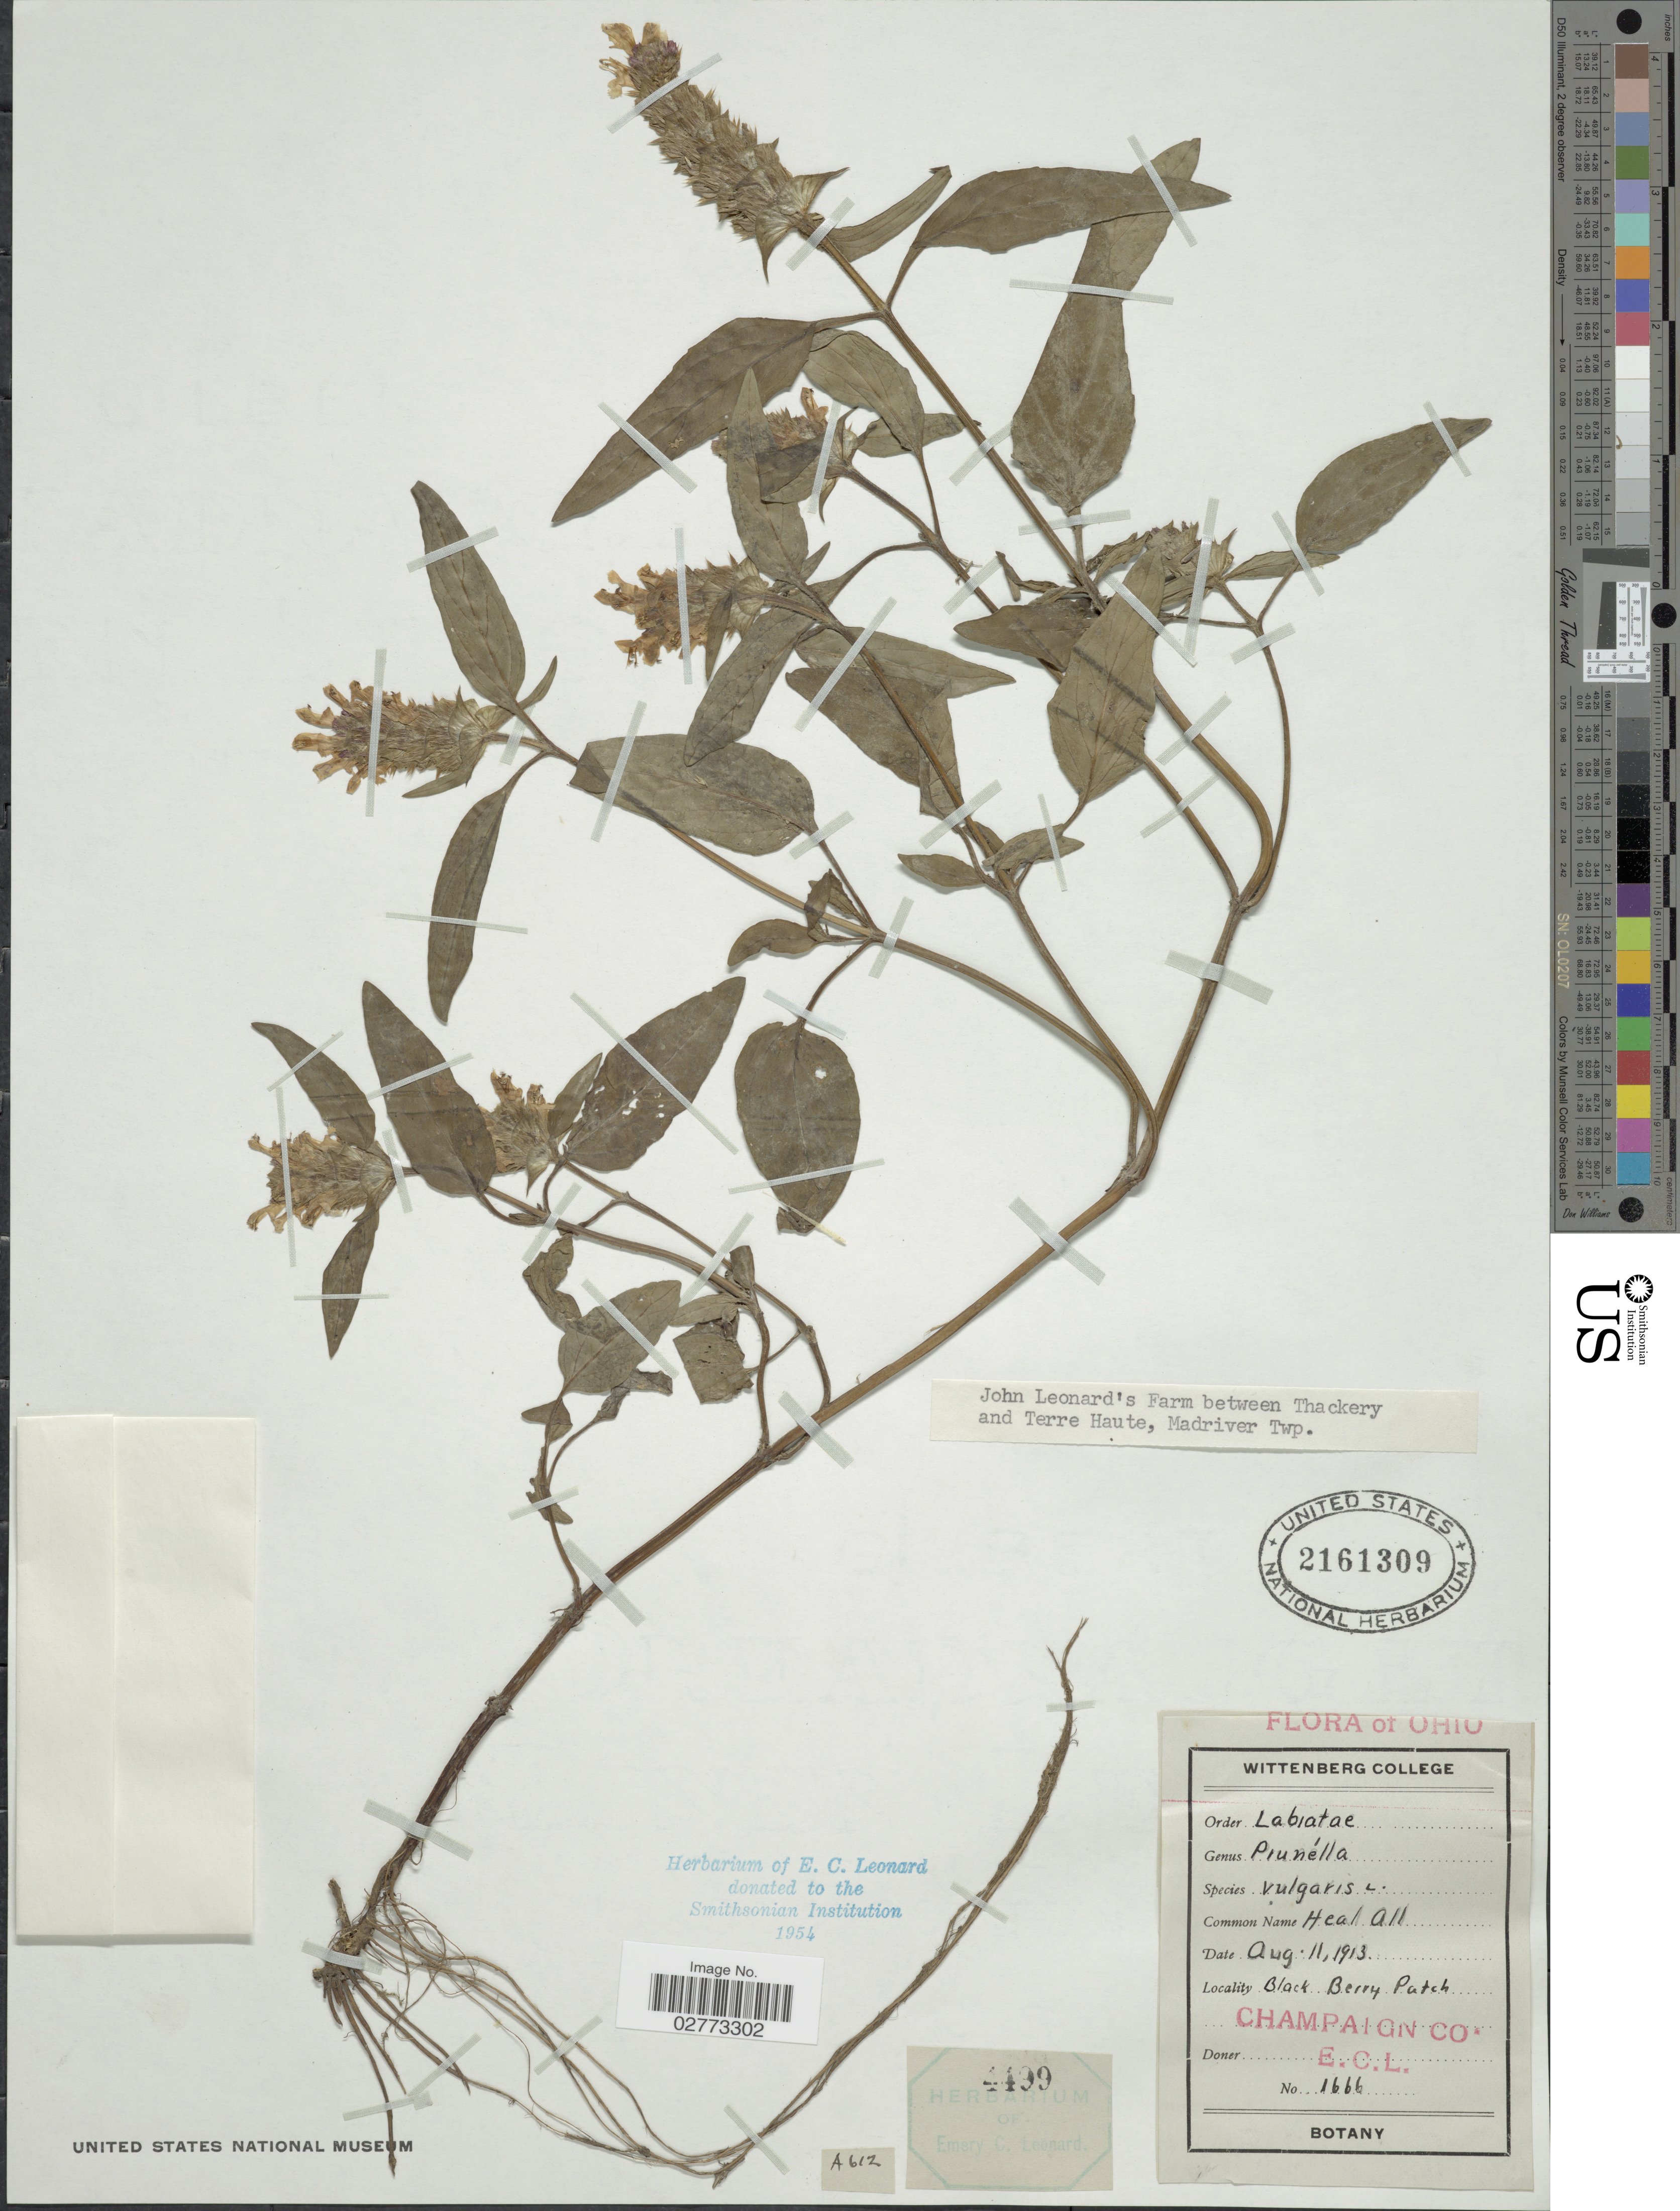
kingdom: Plantae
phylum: Tracheophyta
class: Magnoliopsida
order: Lamiales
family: Lamiaceae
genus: Prunella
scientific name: Prunella vulgaris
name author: L.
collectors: E. C. Leonard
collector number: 1666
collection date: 1913-08-11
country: United States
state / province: Ohio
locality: Black Berry Patch. Champaign Co.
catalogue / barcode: US 2161309